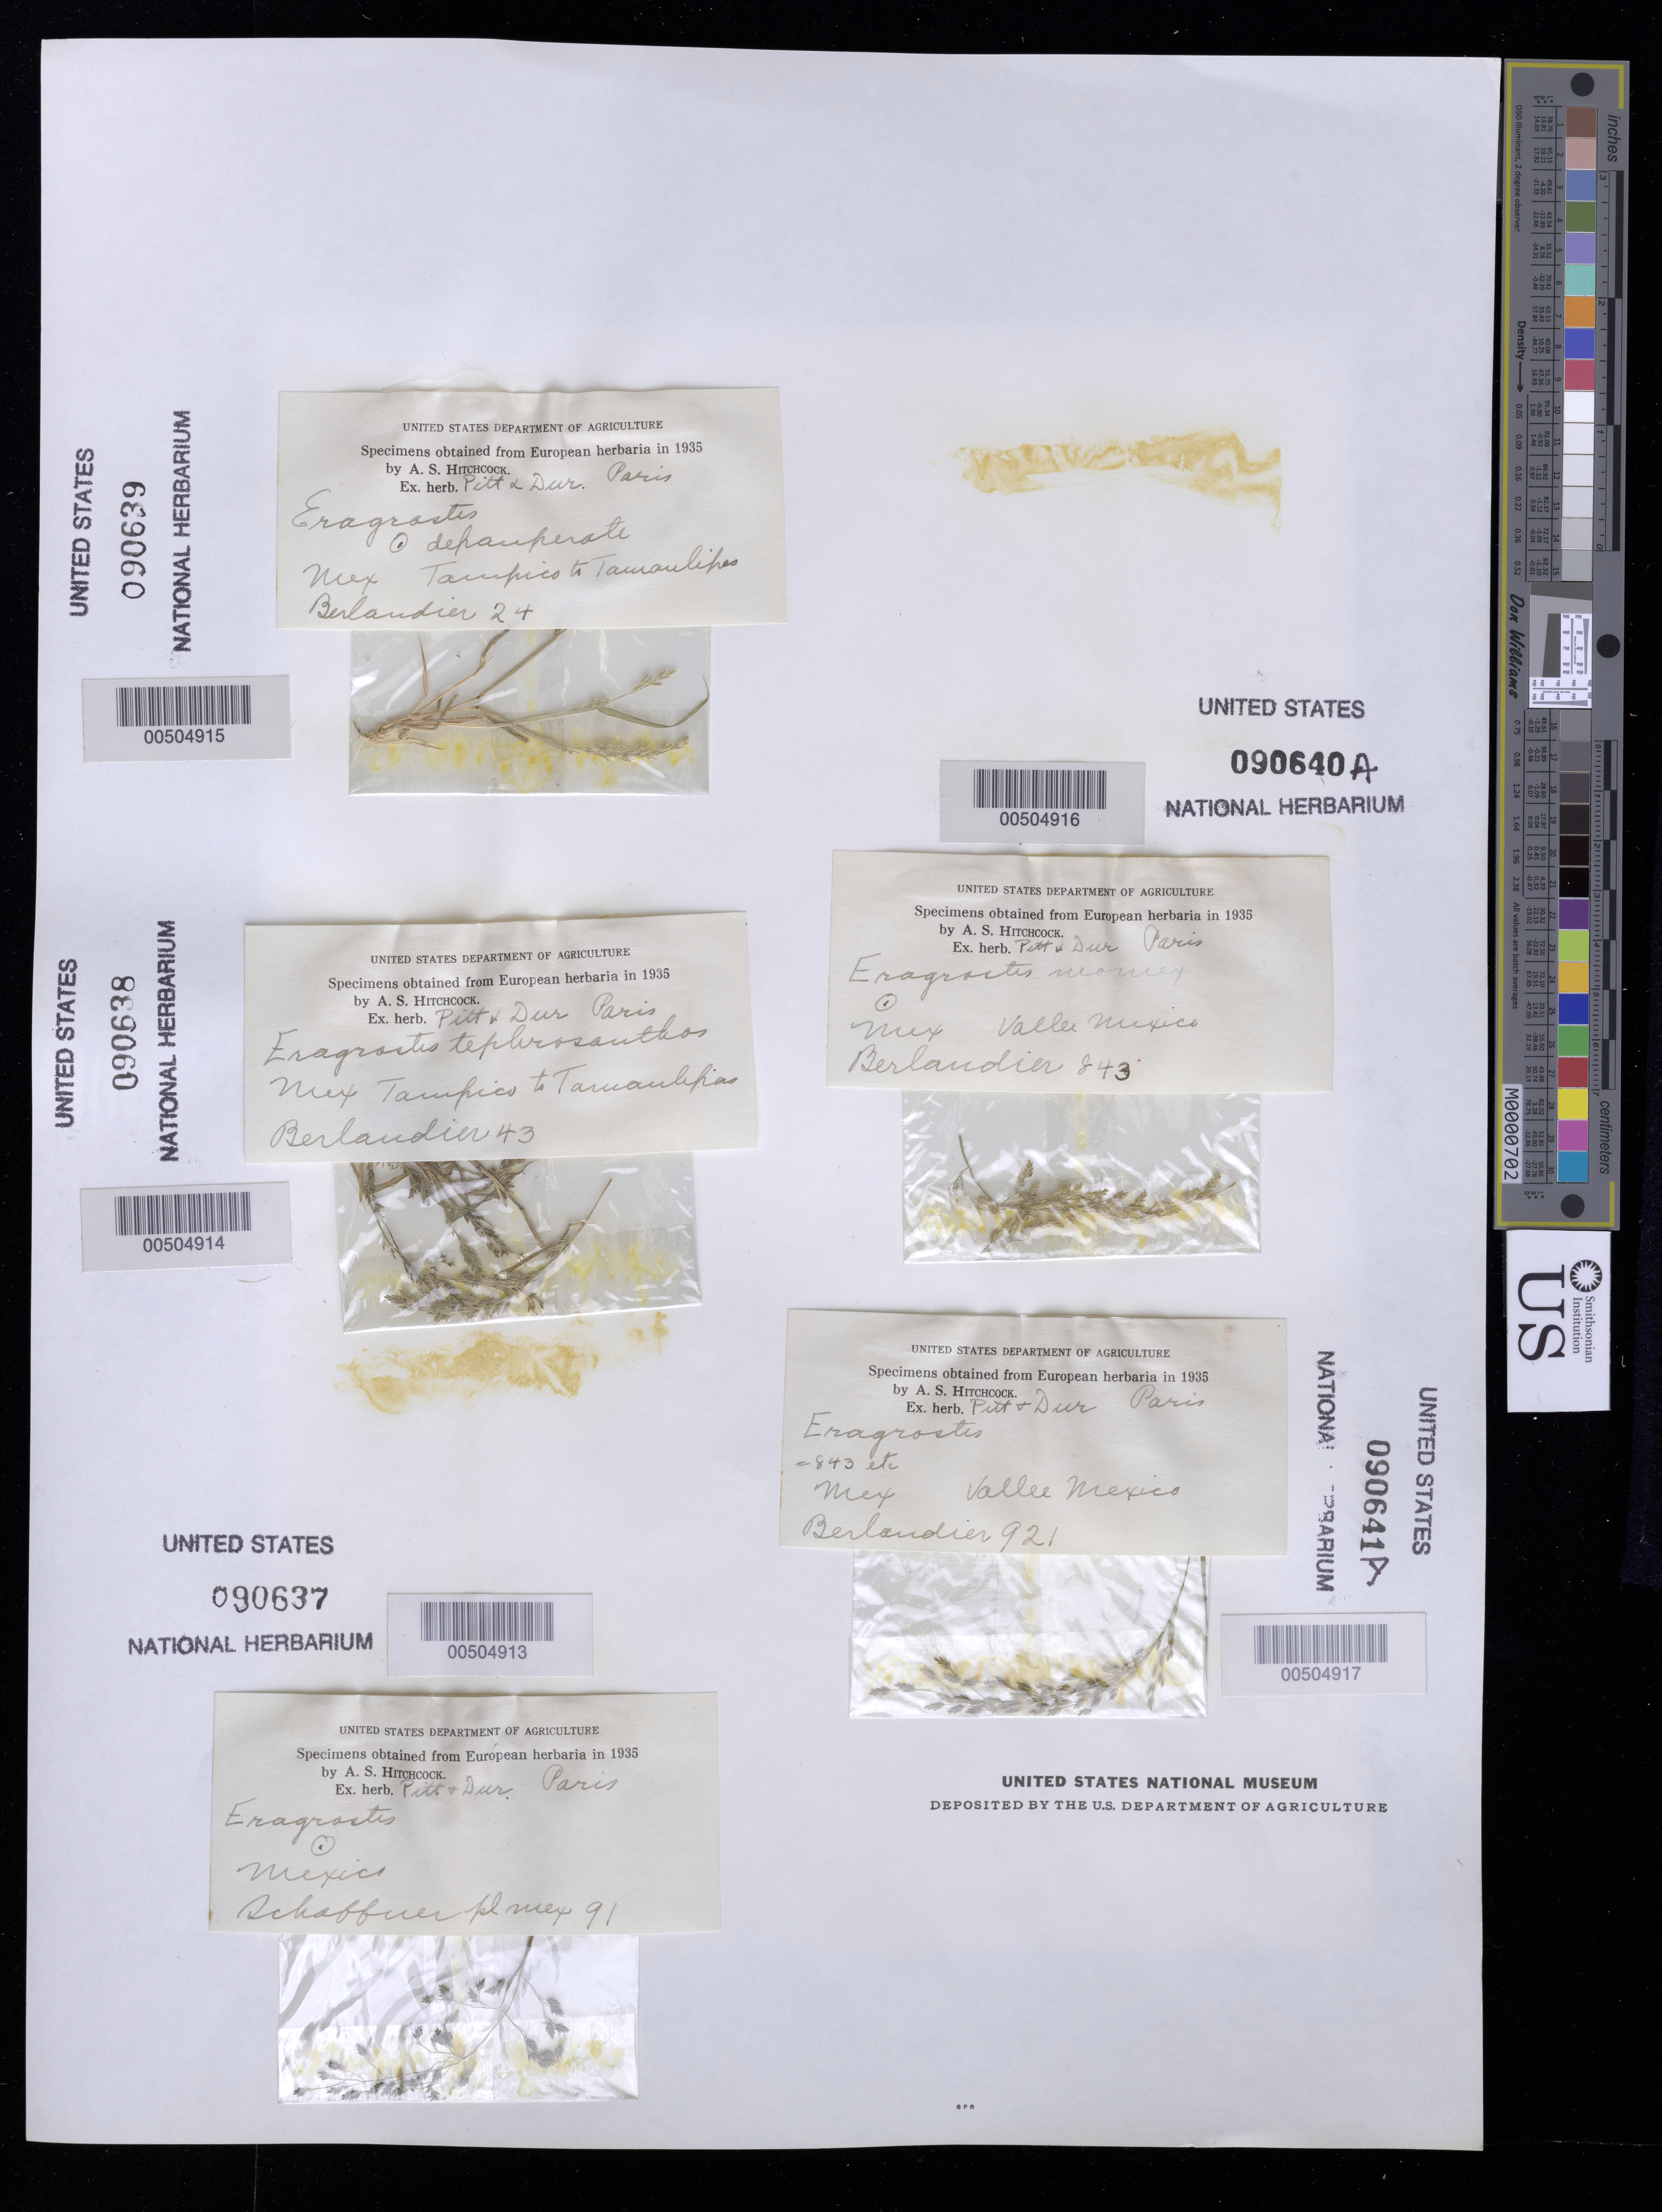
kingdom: Plantae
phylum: Tracheophyta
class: Liliopsida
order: Poales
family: Poaceae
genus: Eragrostis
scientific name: Eragrostis tephrosanthos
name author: Roem. & Schult.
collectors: J. L. Berlandier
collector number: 43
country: Mexico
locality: Tampico to Tamaulipas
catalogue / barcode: US 90638